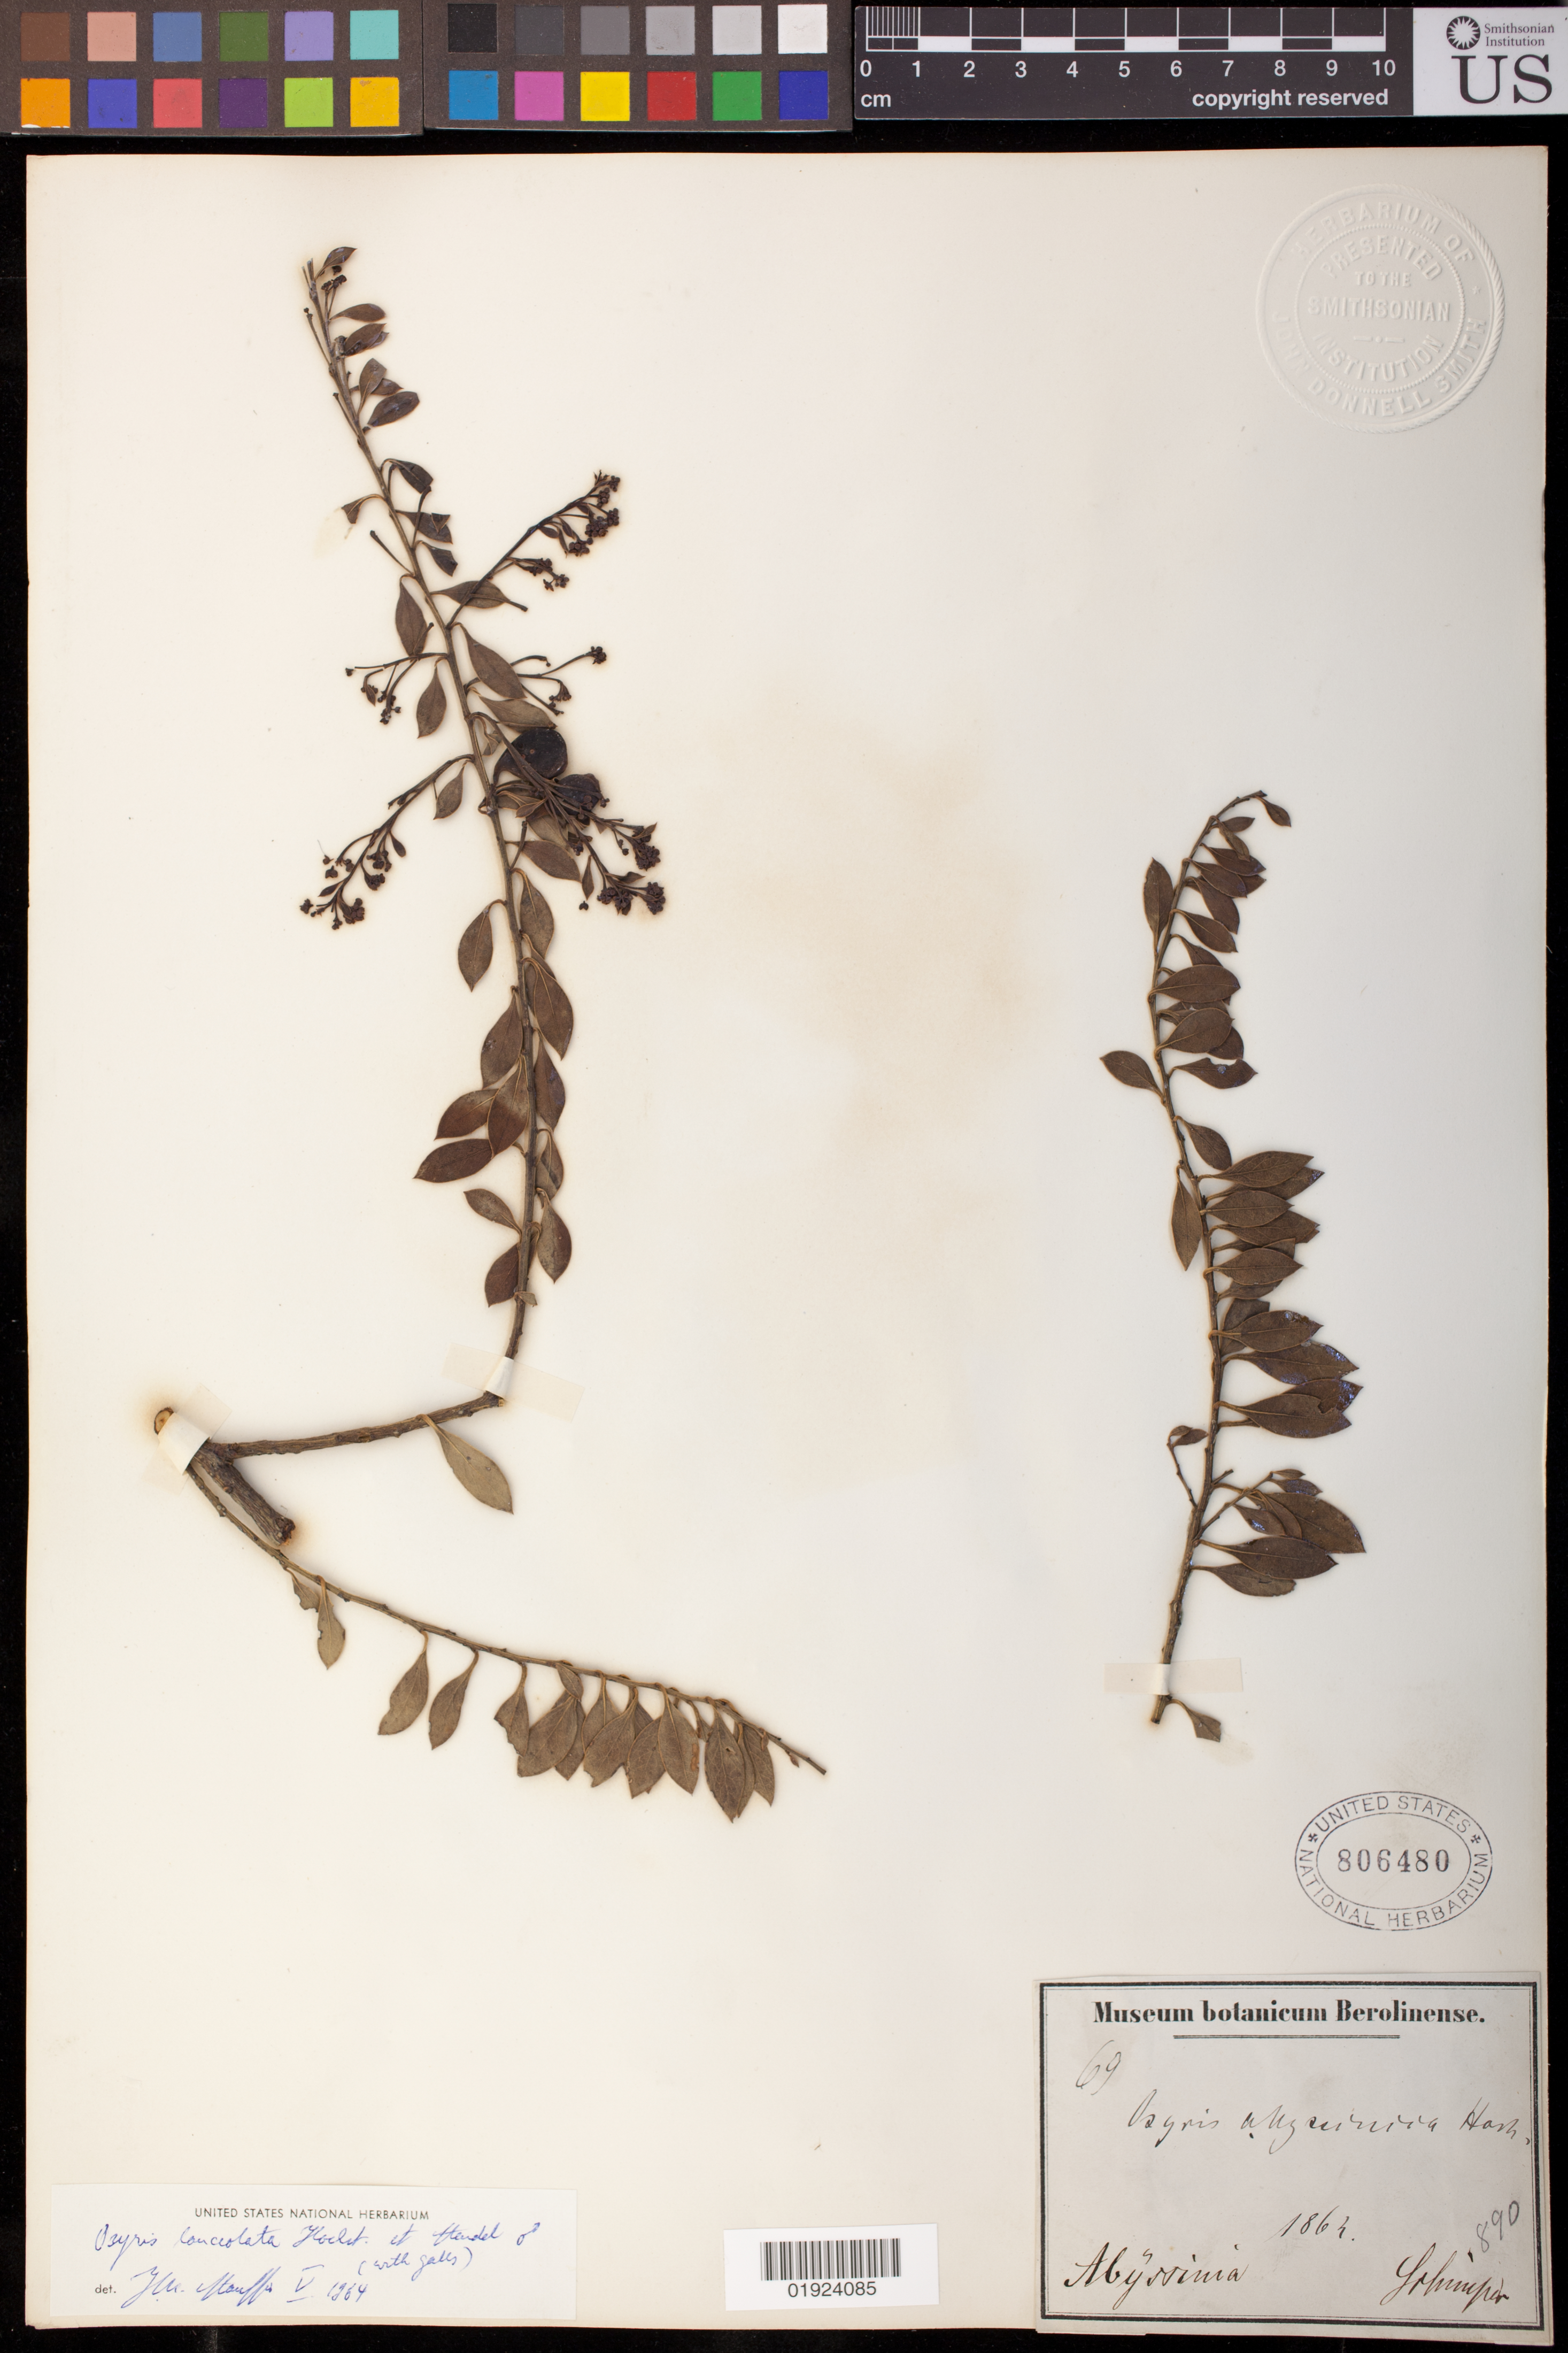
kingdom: Plantae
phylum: Tracheophyta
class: Magnoliopsida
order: Santalales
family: Santalaceae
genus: Osyris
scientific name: Osyris quadripartita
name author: Salzm. ex Decne.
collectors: -. Schimper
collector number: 69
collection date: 1864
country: Ethiopia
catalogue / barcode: US 806480